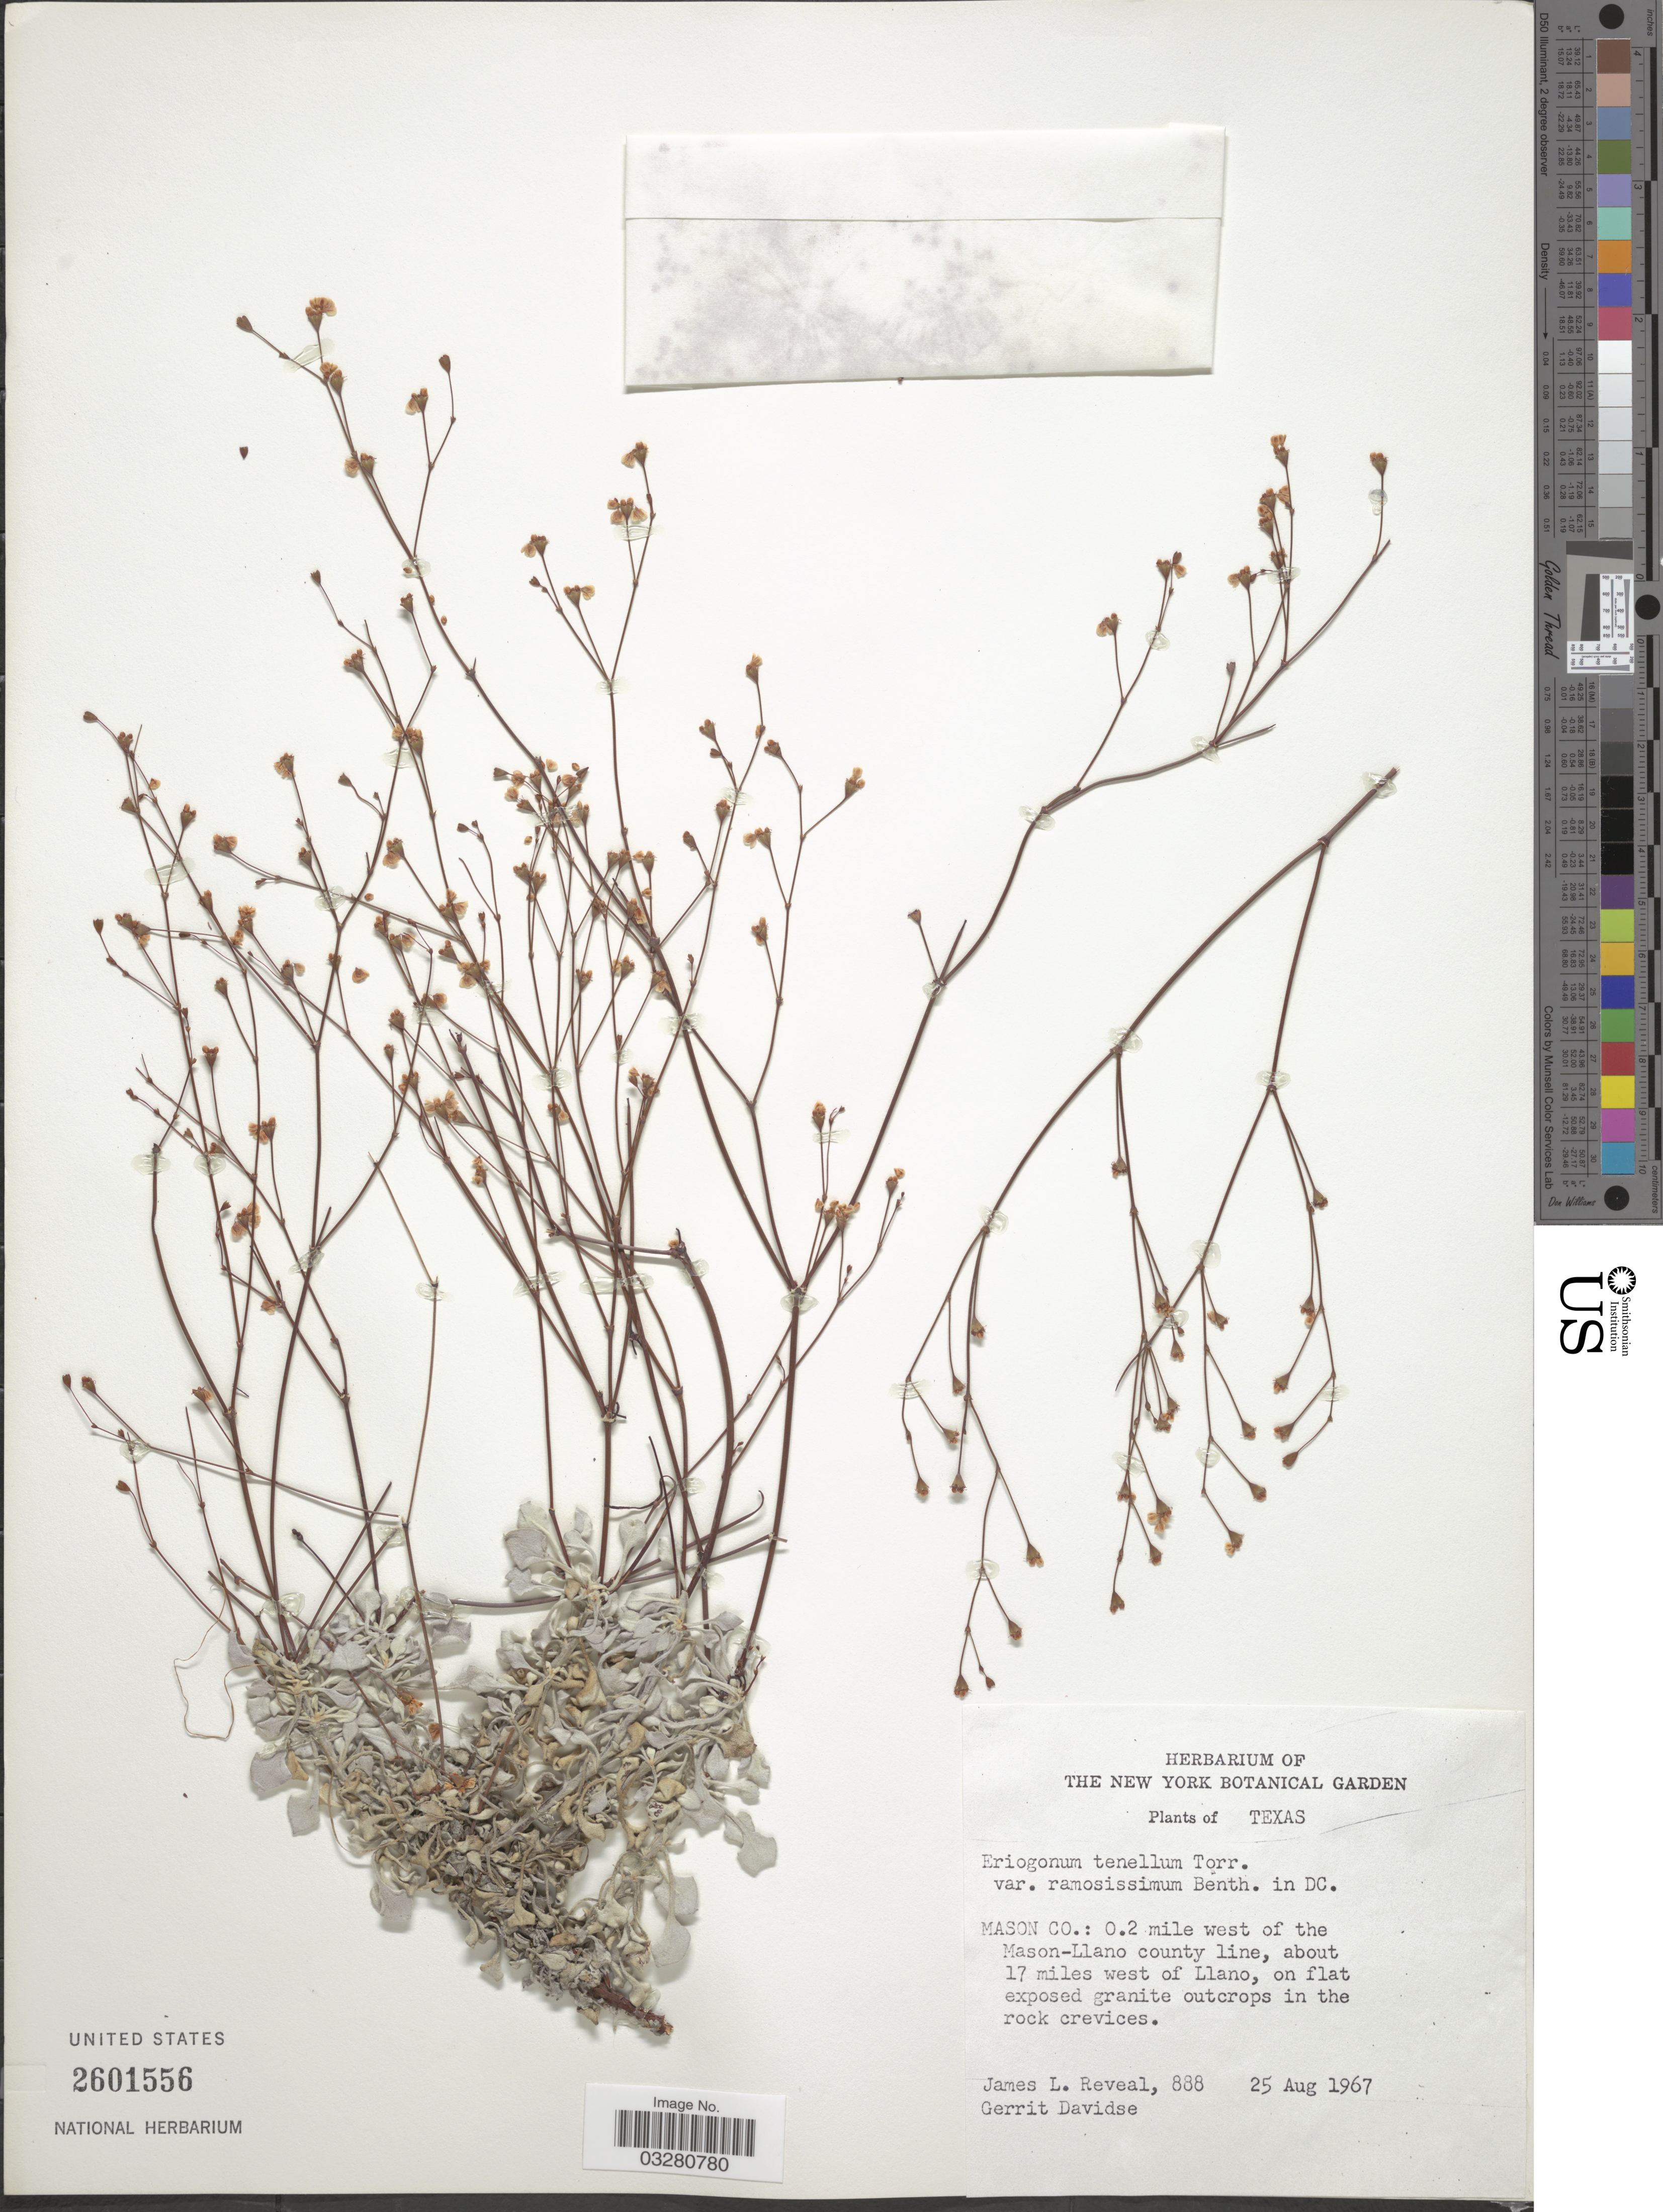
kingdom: Plantae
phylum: Tracheophyta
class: Magnoliopsida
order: Caryophyllales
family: Polygonaceae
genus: Eriogonum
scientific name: Eriogonum tenellum var. ramosissimum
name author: Benth. in DC.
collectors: J. L. Reveal & G. Davidse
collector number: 888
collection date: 1967-08-25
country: United States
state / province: Texas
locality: Mason Co.: 0.2 mile west of the Mason-Llano county line, about 17 miles west of Llano.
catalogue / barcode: US 2601556